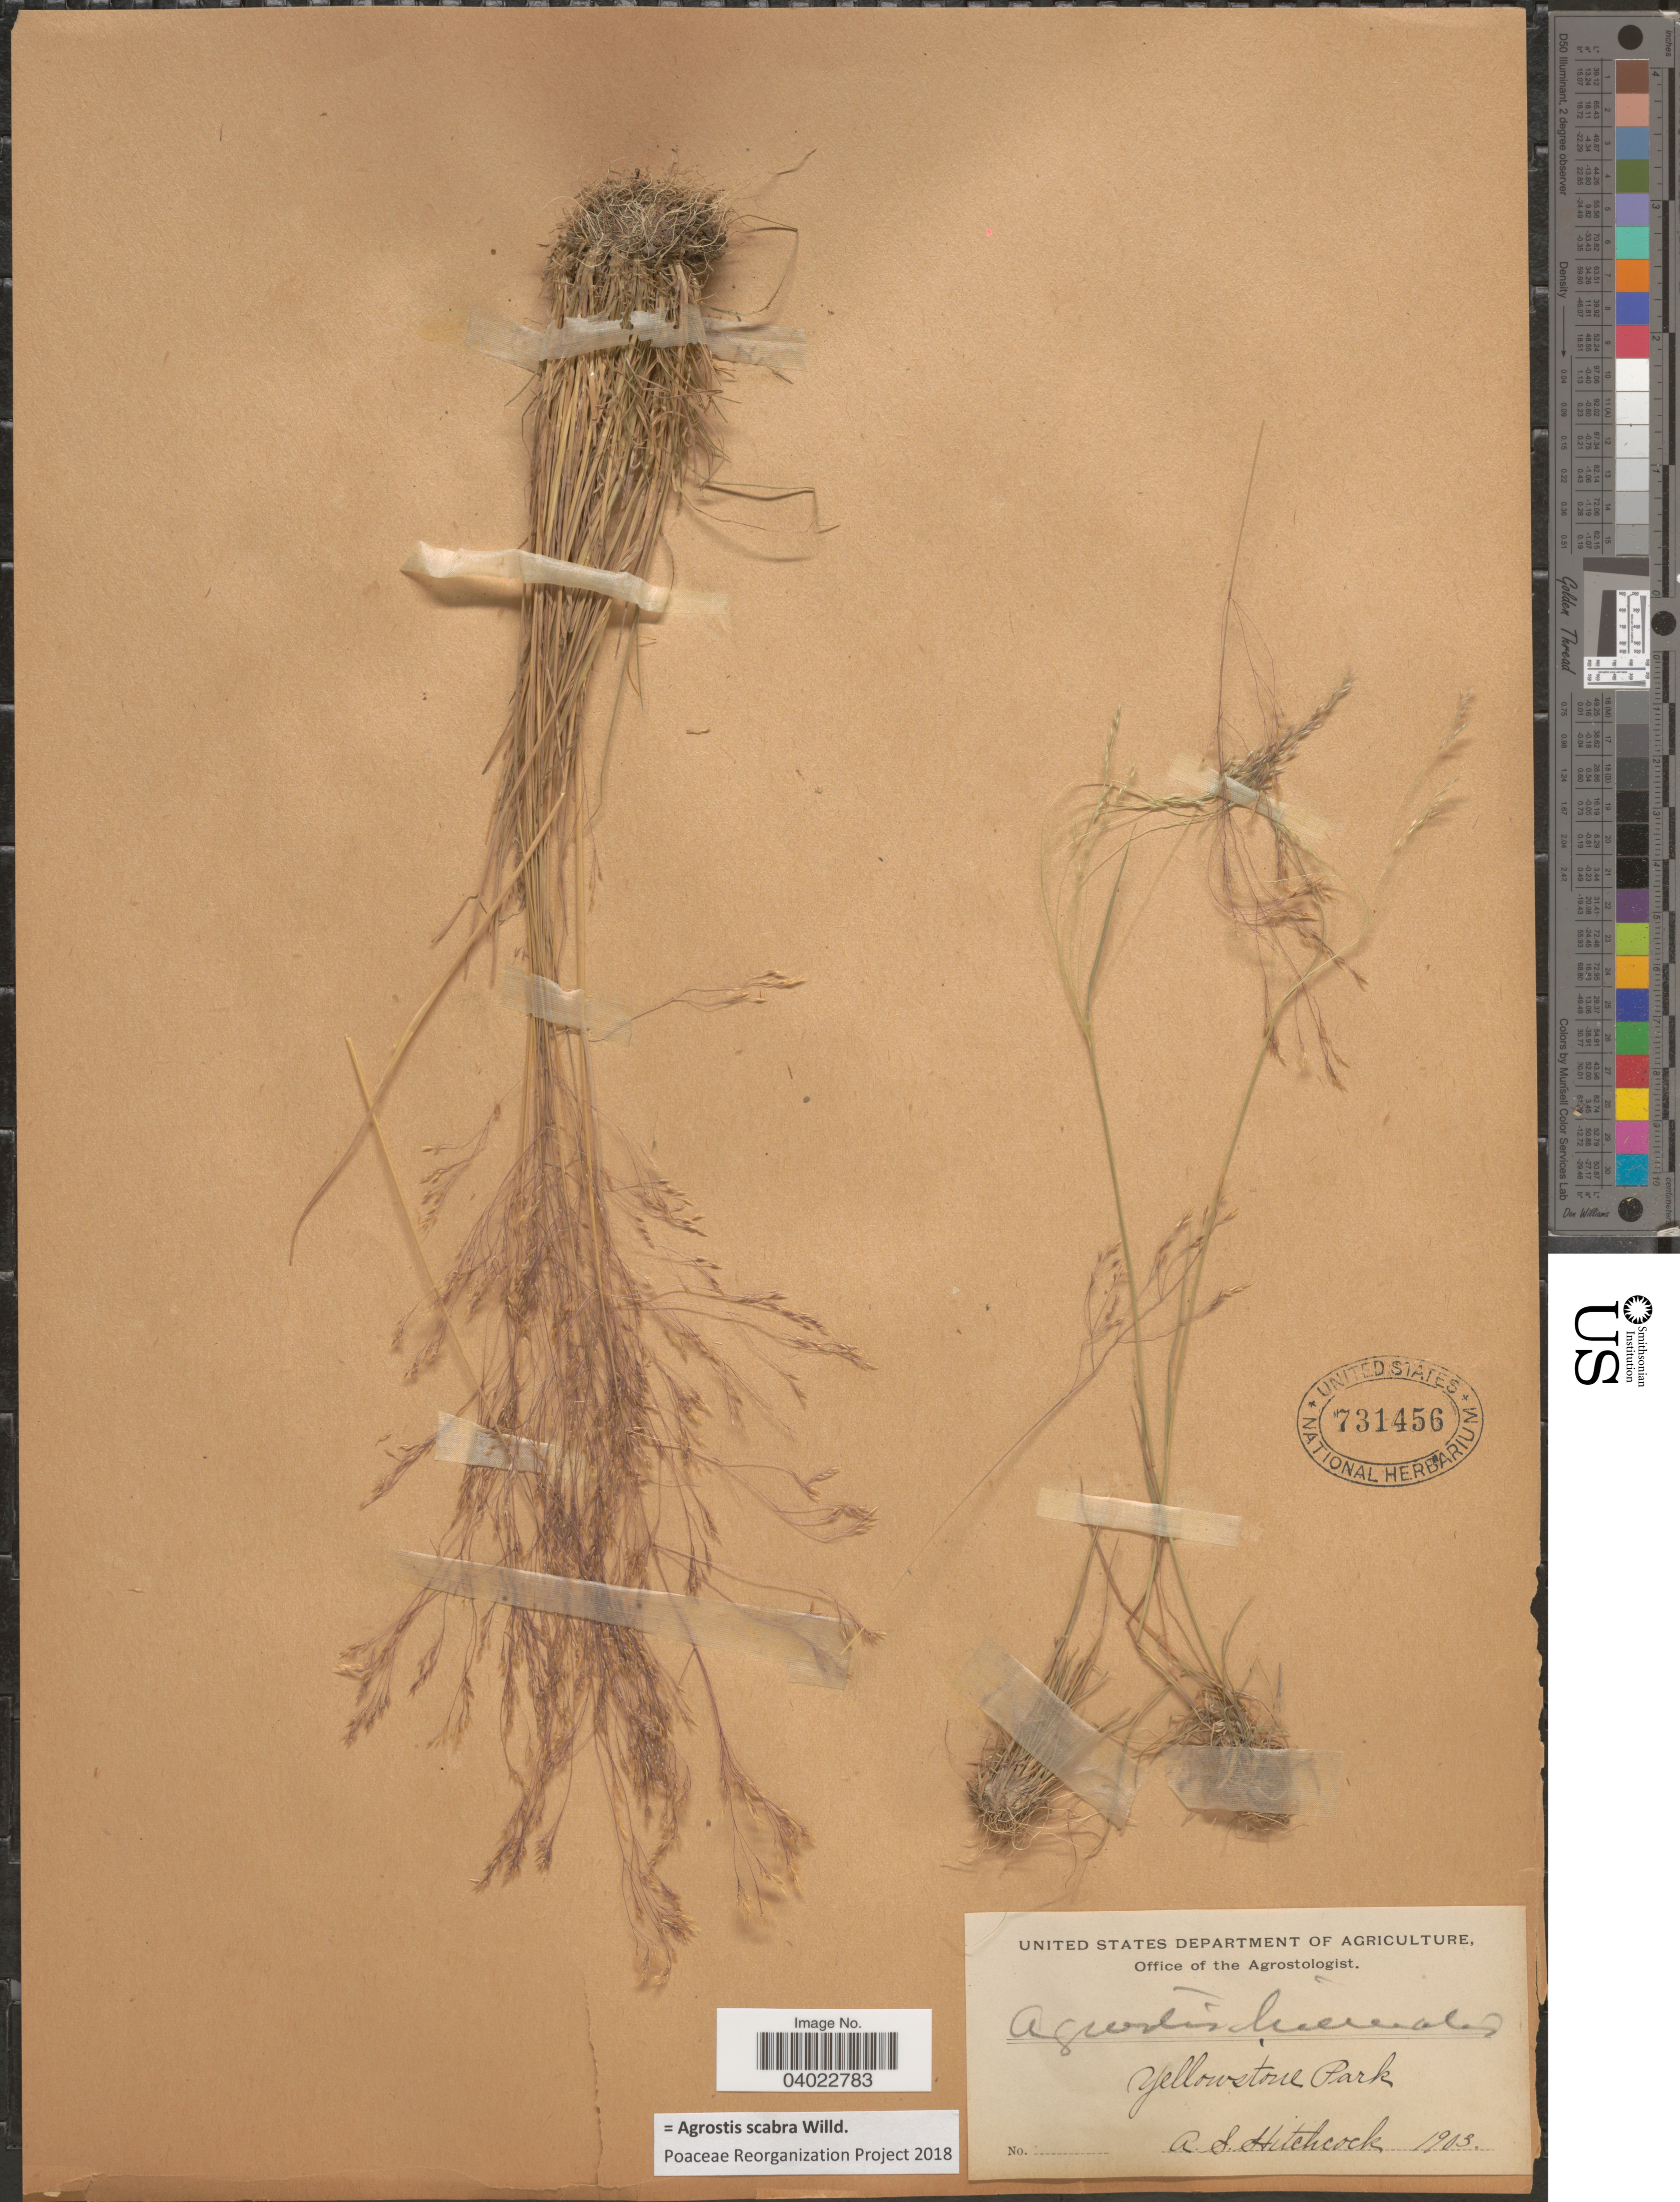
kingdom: Plantae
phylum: Tracheophyta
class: Liliopsida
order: Poales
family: Poaceae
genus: Agrostis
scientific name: Agrostis scabra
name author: Willd.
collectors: A. S. Hitchcock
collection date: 1903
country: United States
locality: Yellowstone Park.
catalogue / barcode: US 731456